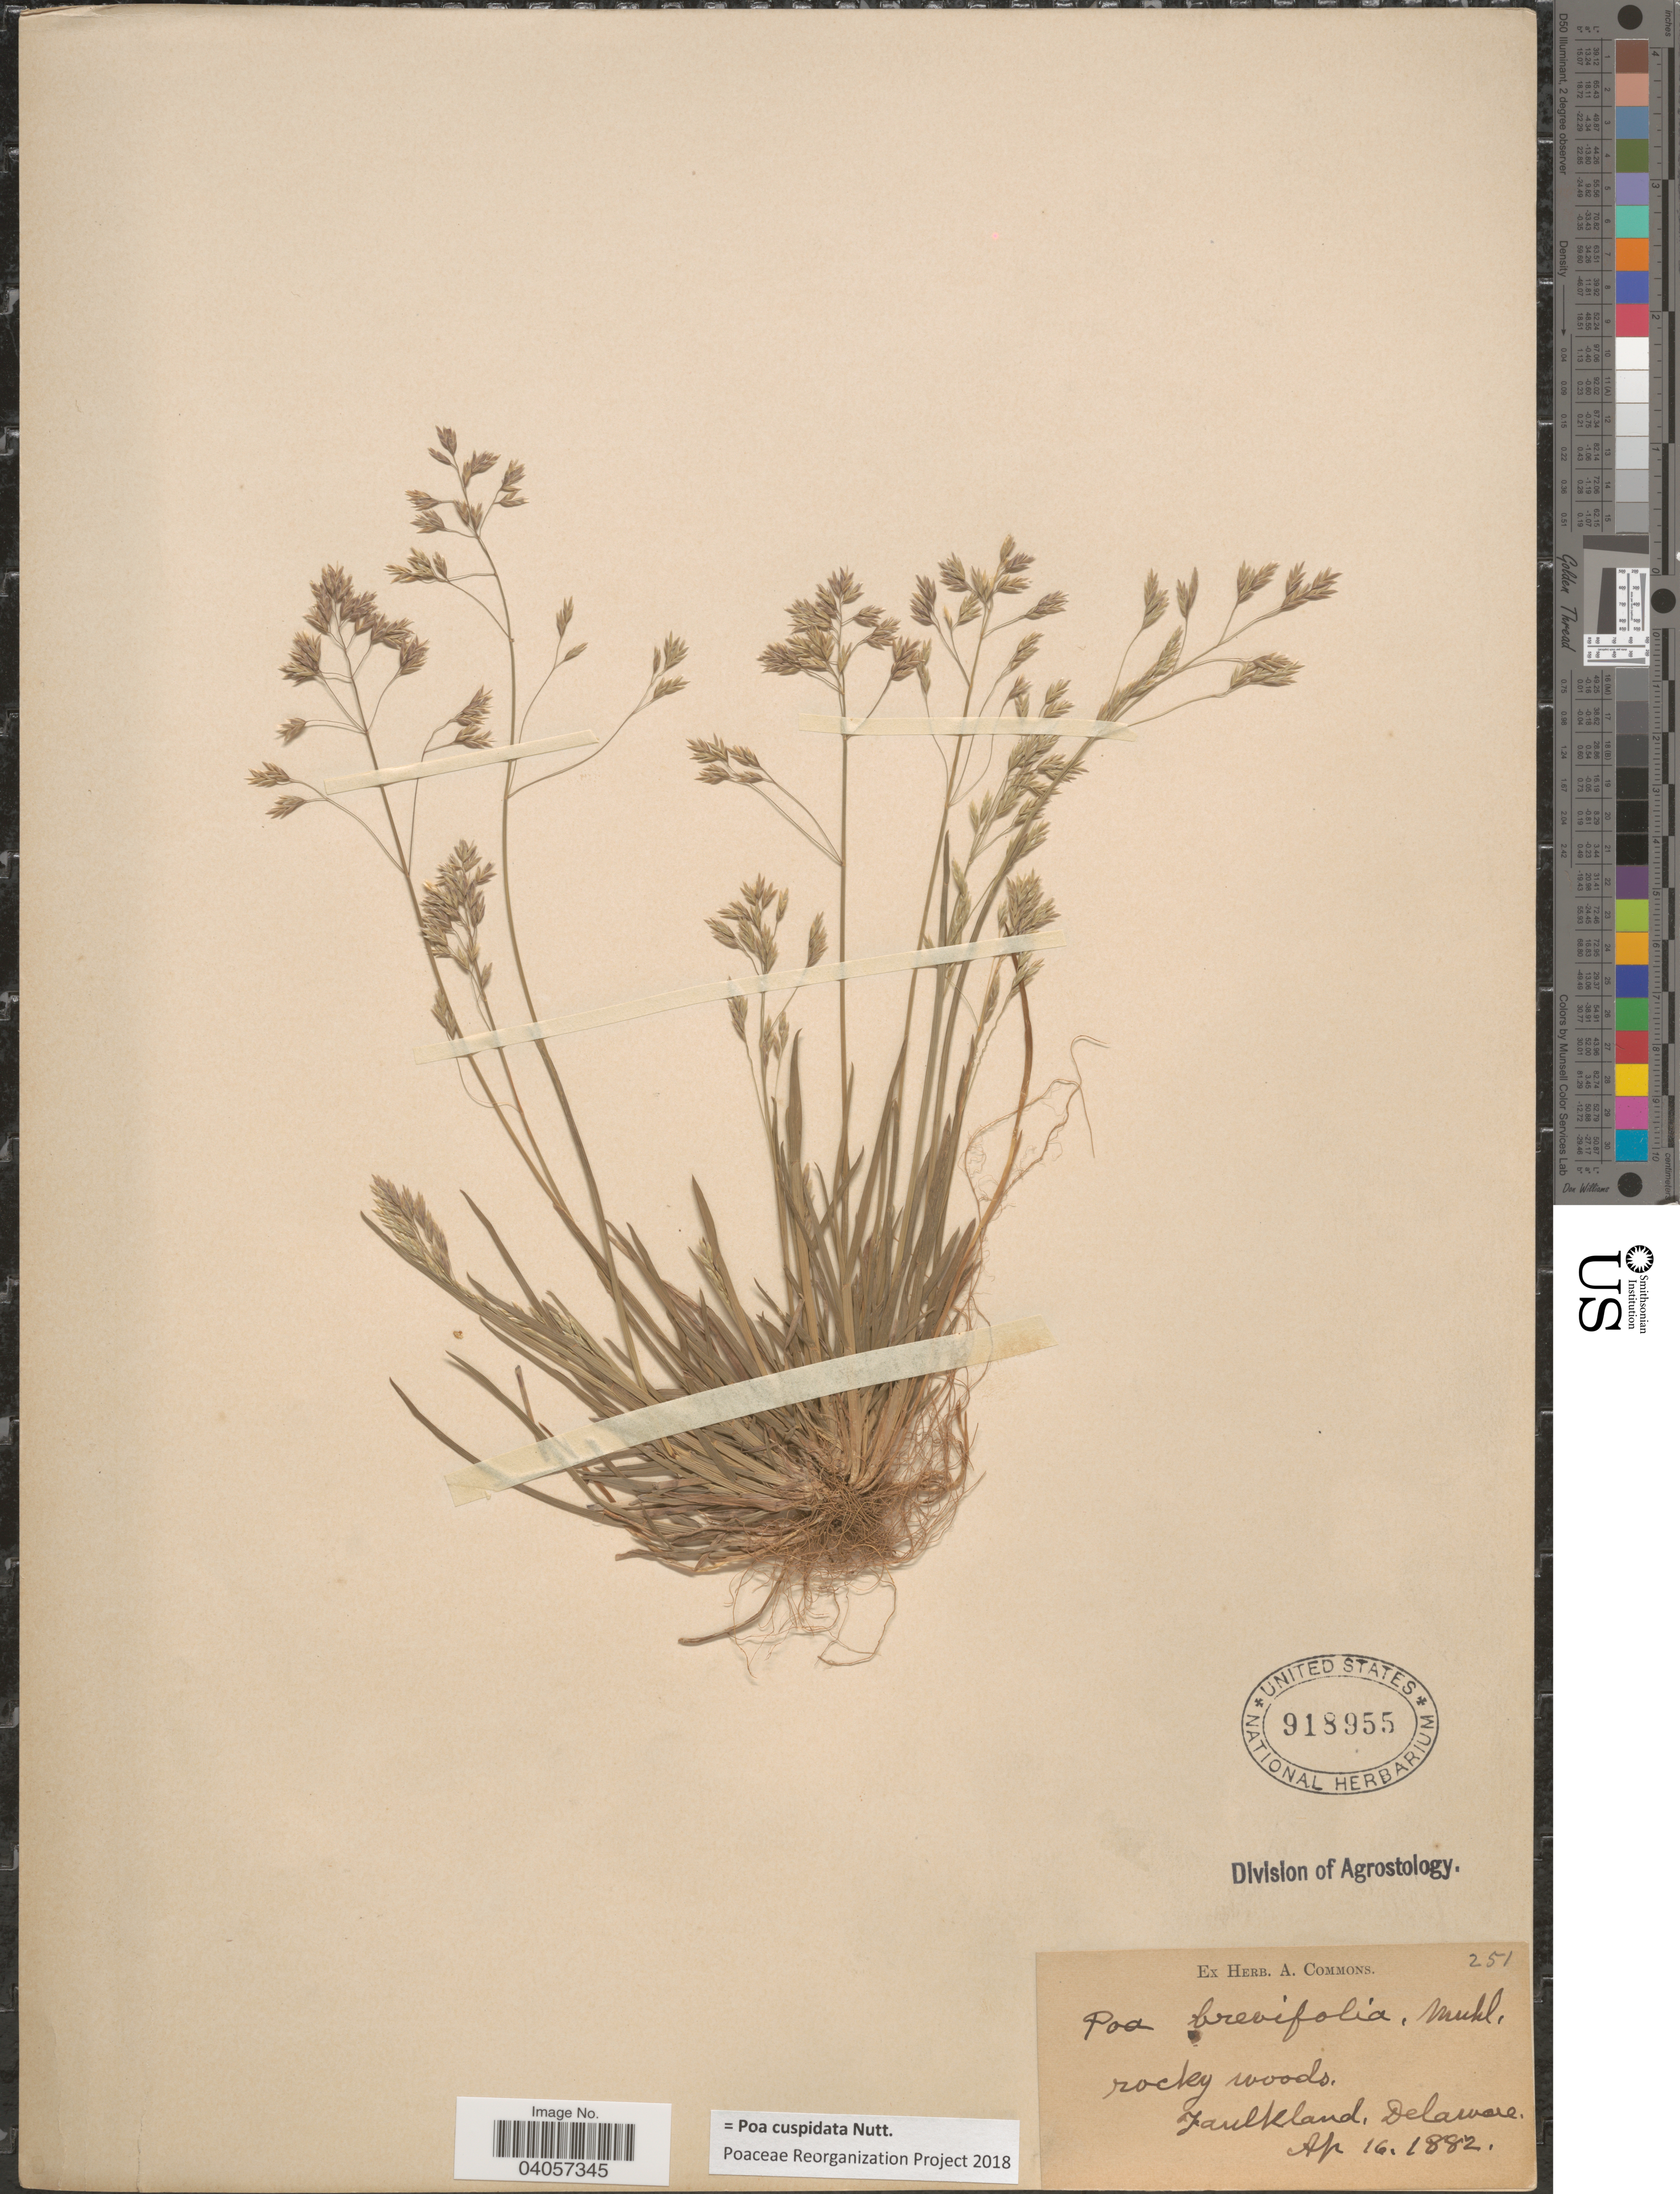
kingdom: Plantae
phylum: Tracheophyta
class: Liliopsida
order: Poales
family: Poaceae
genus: Poa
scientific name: Poa cuspidata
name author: Nutt.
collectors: ex herb. A. Commons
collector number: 251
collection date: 1882-04-16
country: United States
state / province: Delaware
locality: Faulkland.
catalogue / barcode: US 918955